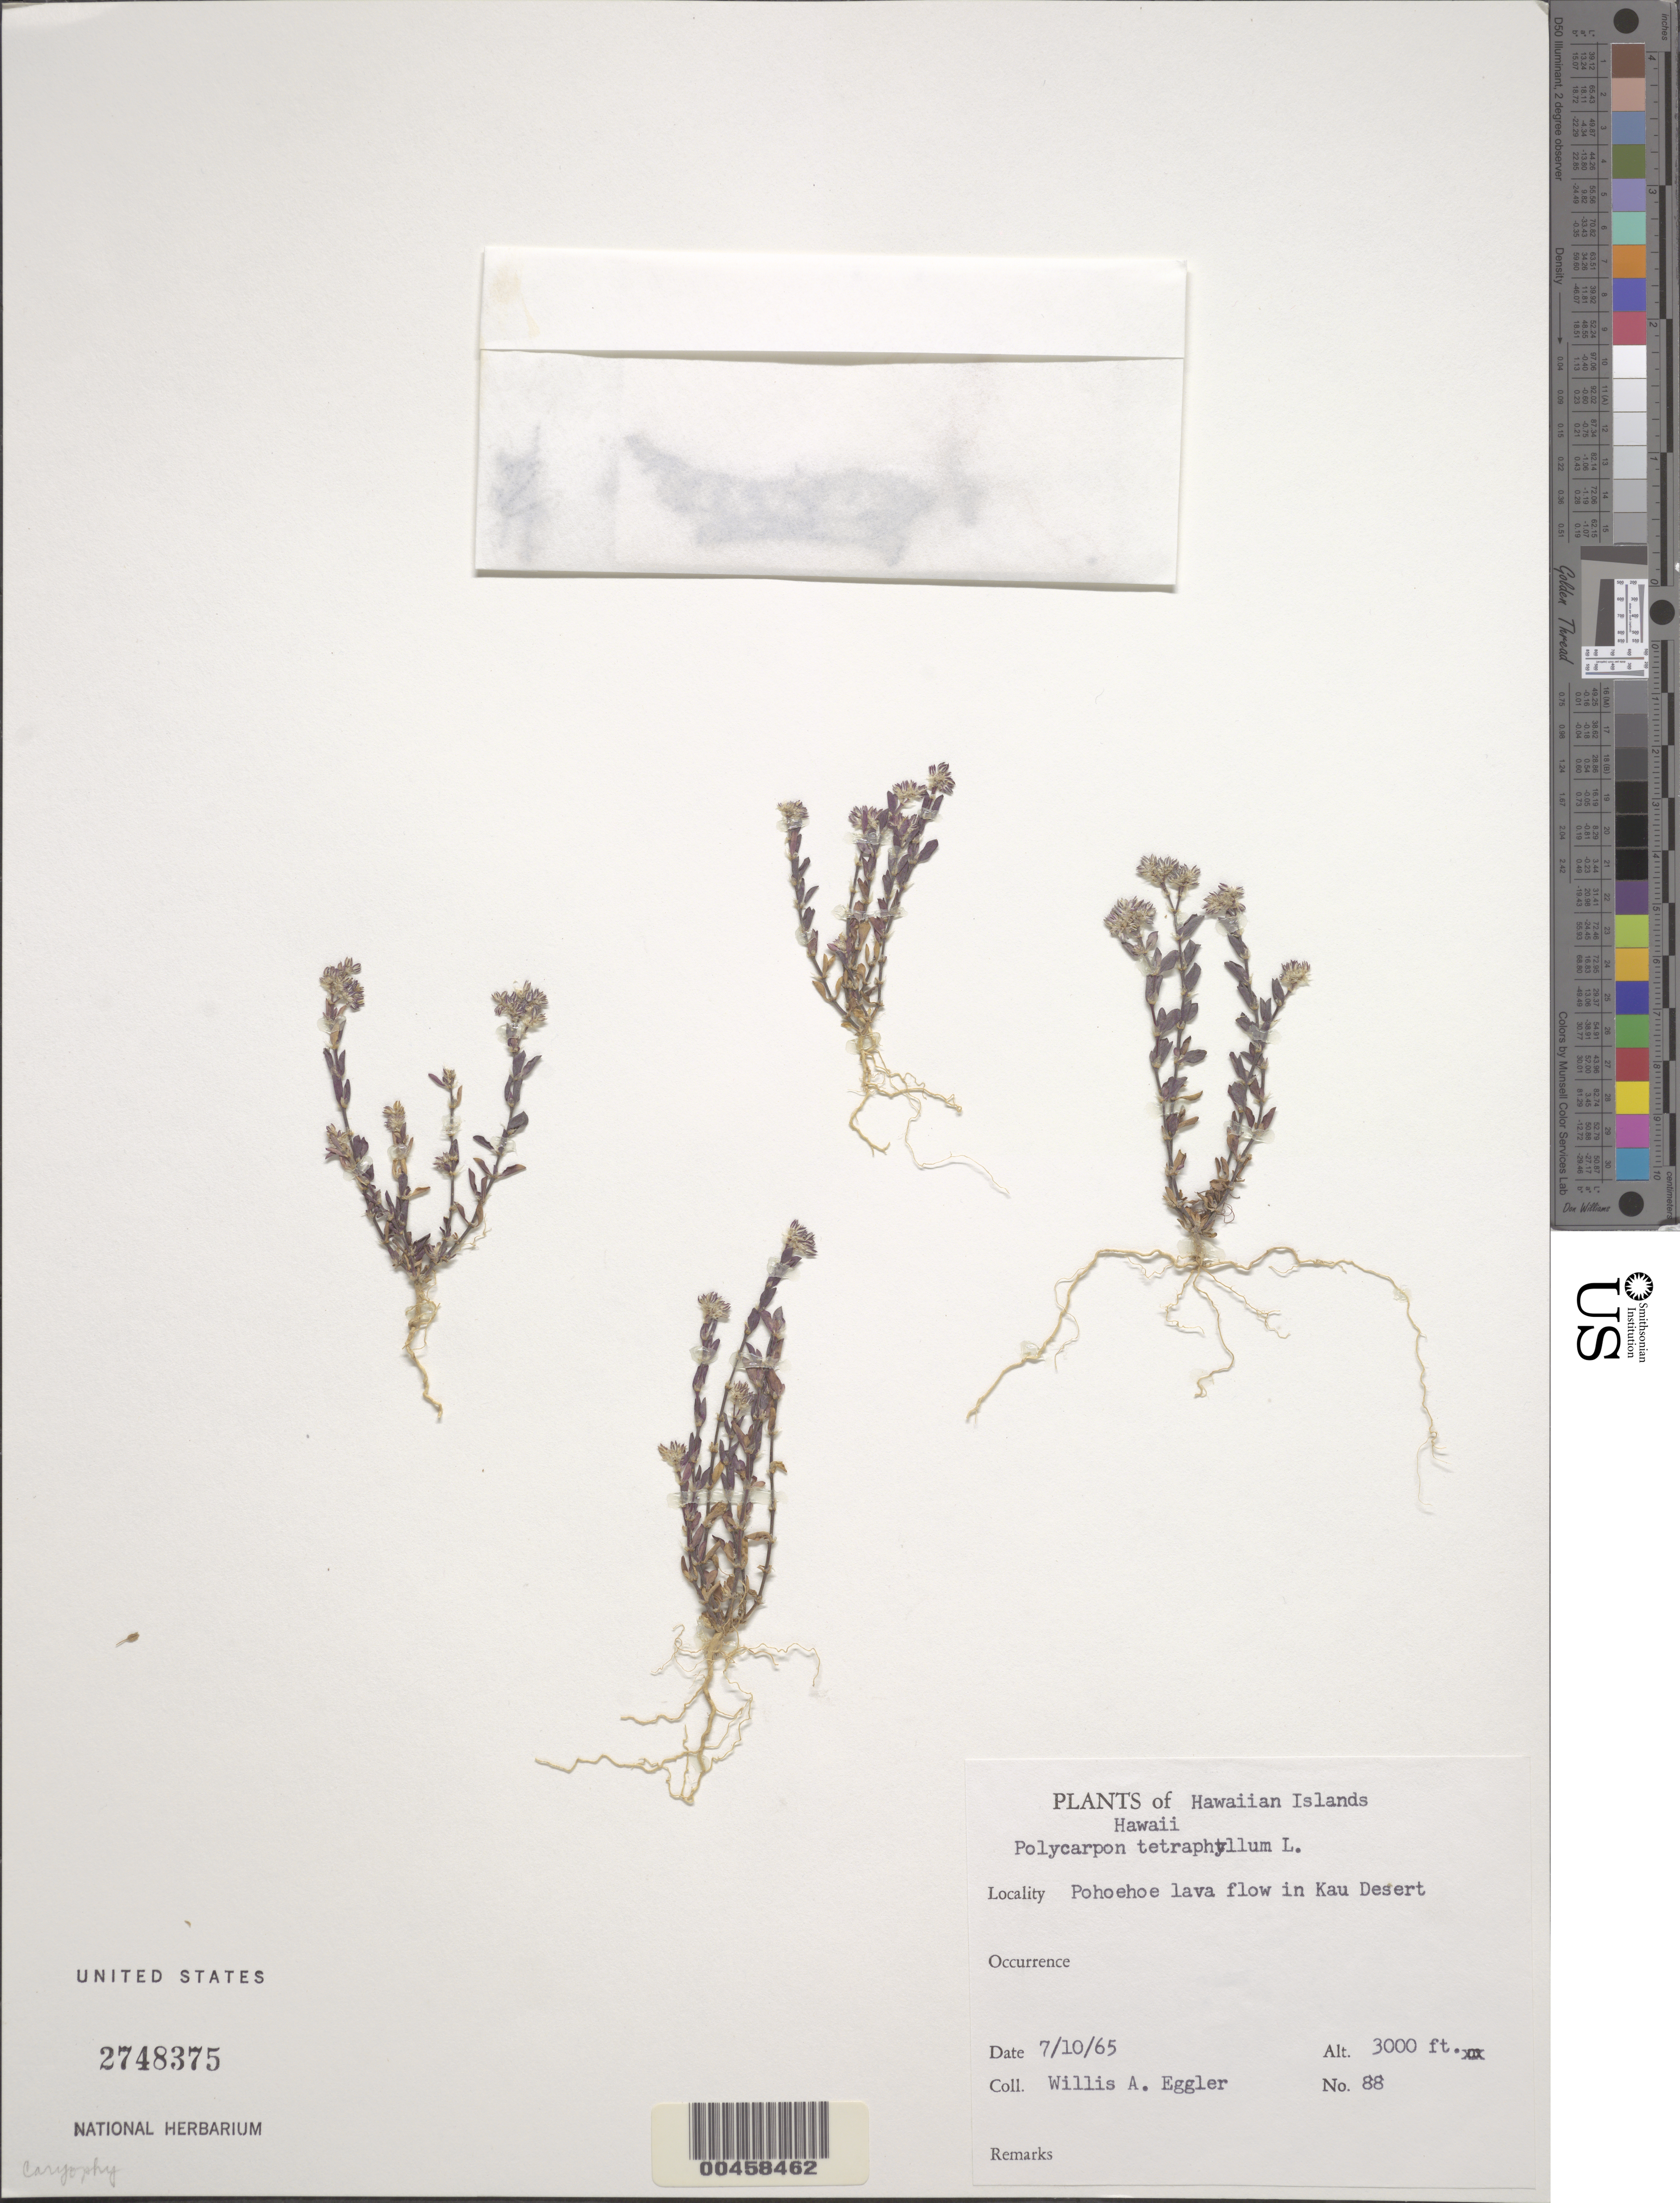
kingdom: Plantae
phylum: Tracheophyta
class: Magnoliopsida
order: Caryophyllales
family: Caryophyllaceae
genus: Polycarpon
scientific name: Polycarpon tetraphyllum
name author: (L.) L.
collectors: W. A. Eggler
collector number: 88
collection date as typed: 7 Oct 1965 or 10 Jul 1965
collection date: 1965-07-10 or 1965-10-07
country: United States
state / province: Hawaii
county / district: Hawaii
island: Hawaii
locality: Pohoehoe lava flow in Kau Desert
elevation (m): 914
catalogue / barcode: US 2748375